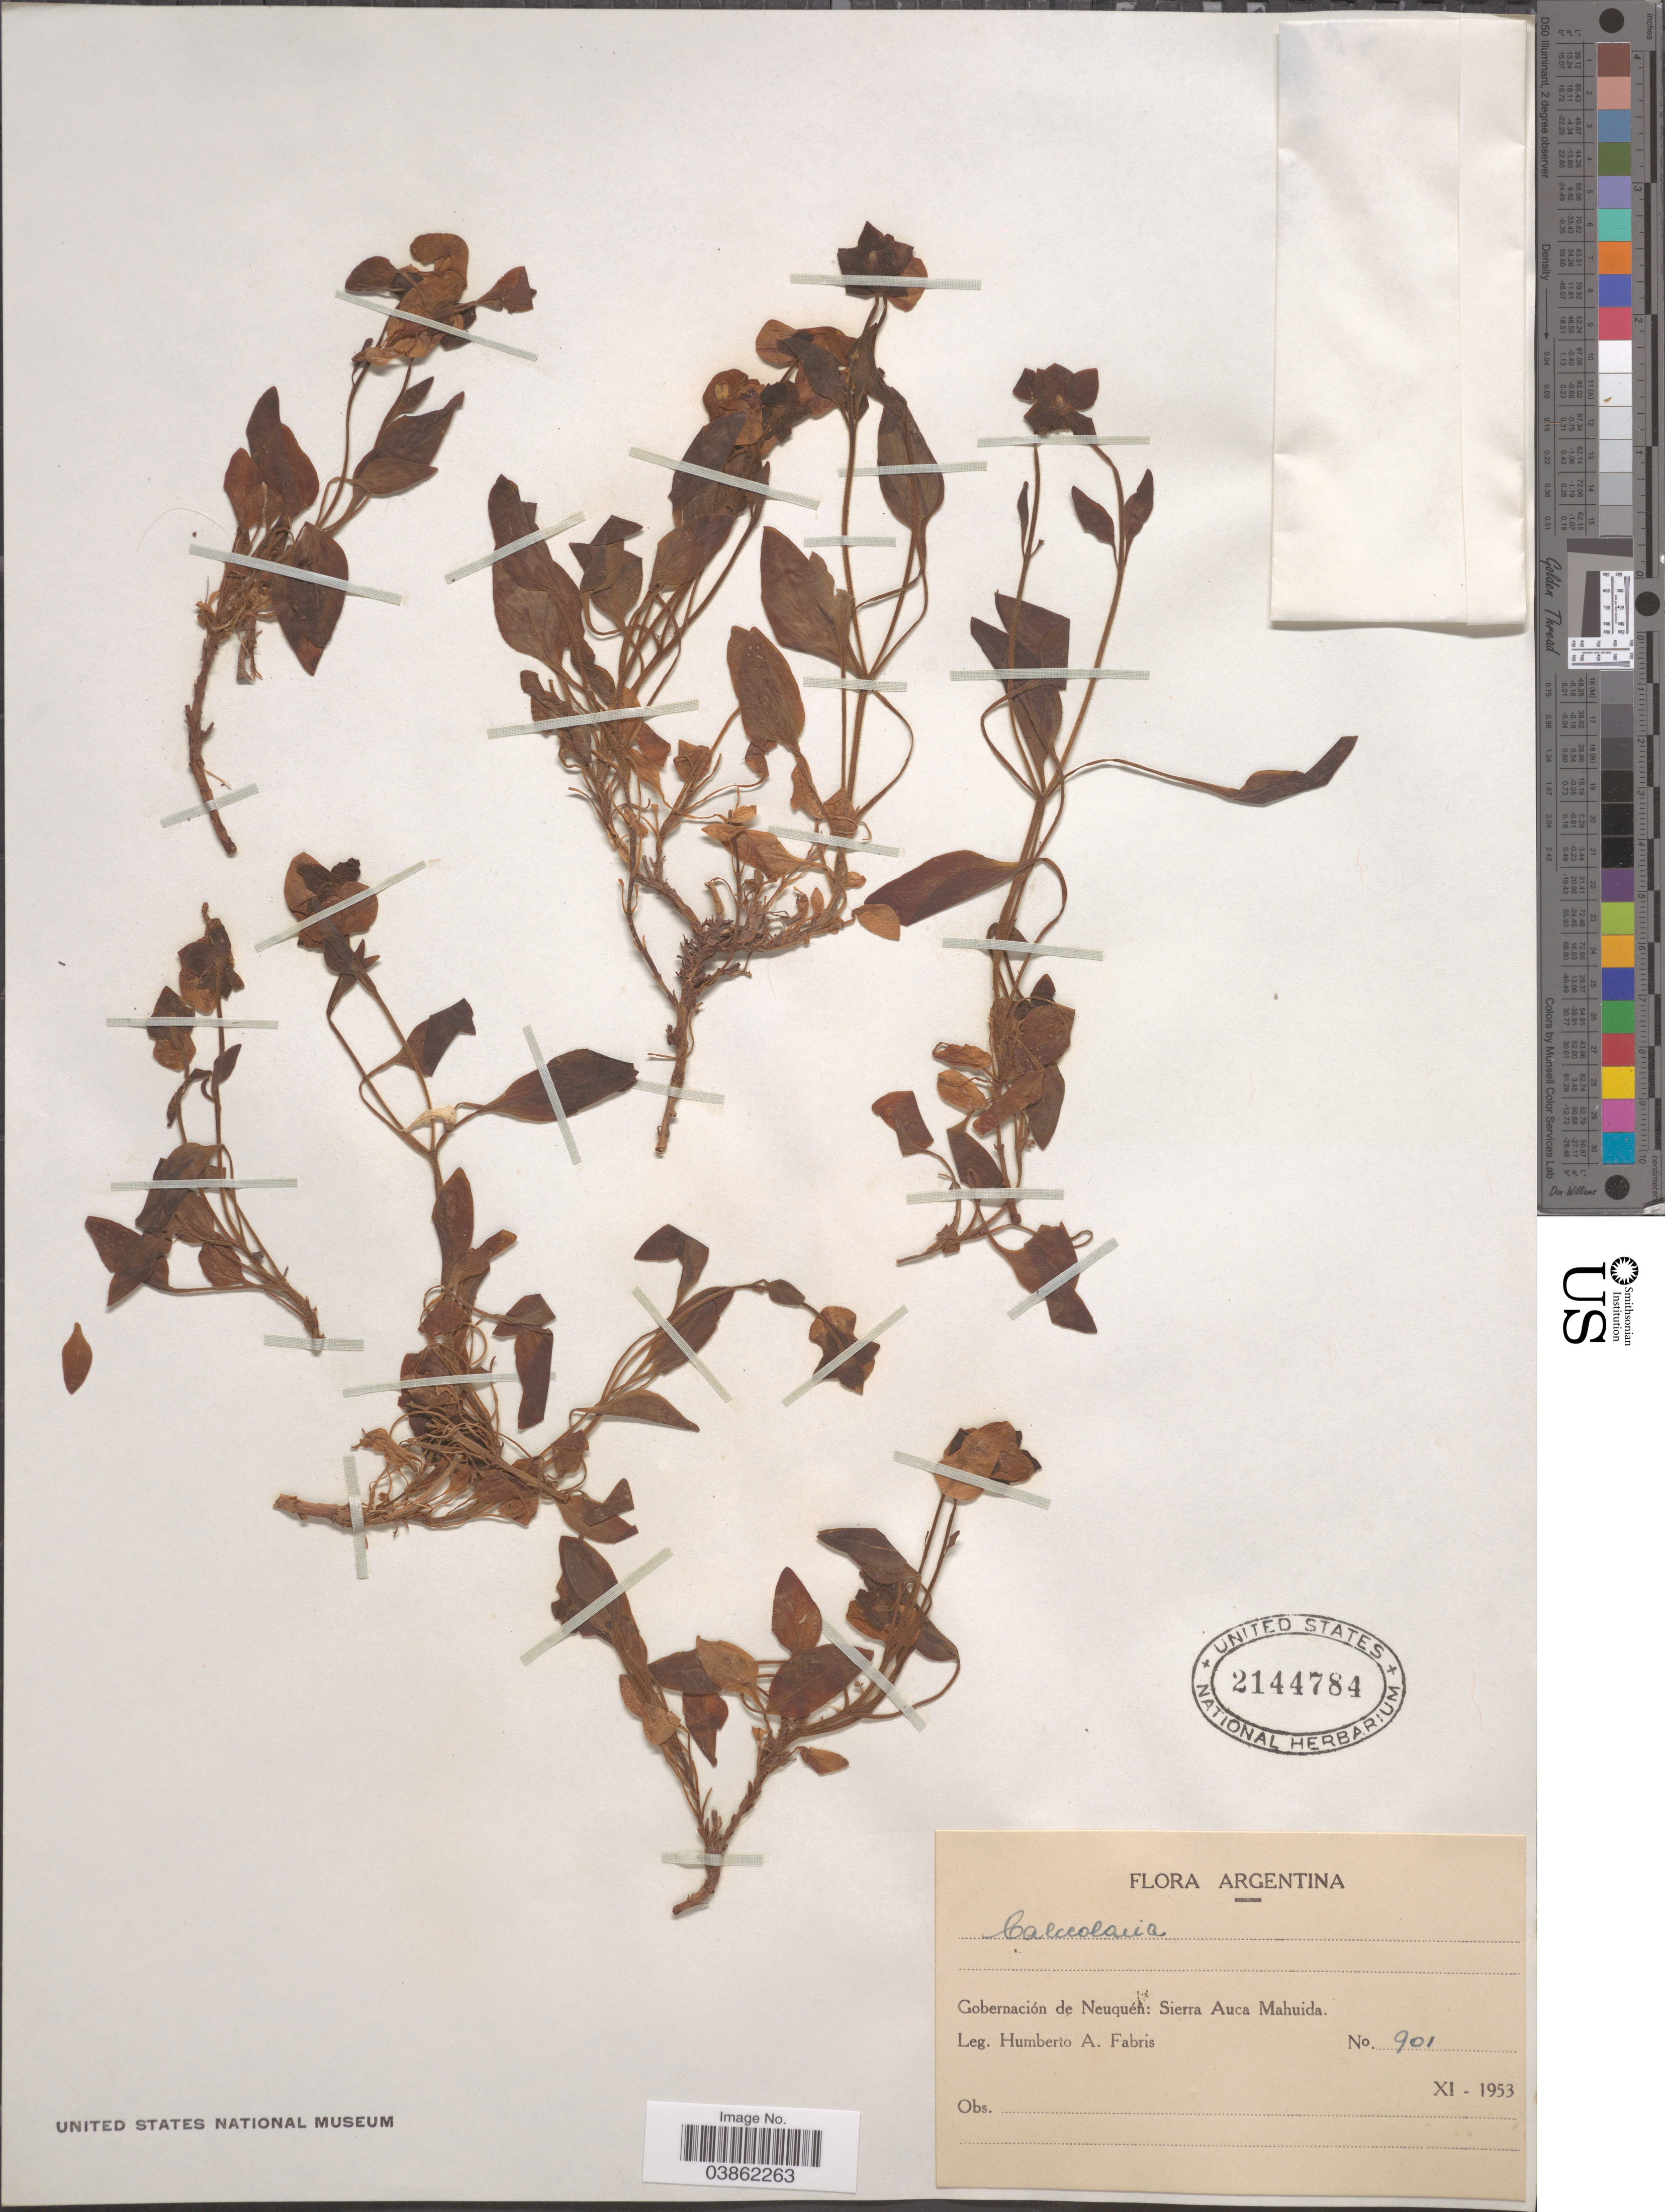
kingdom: Plantae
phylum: Tracheophyta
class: Magnoliopsida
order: Lamiales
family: Calceolariaceae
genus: Calceolaria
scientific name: Calceolaria sp.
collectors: H. A. Fabris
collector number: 901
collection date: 1953-11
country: Argentina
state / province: Neuquen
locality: Gobernación de Neuquén: Sierra Auca Mahuida.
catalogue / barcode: US 2144784